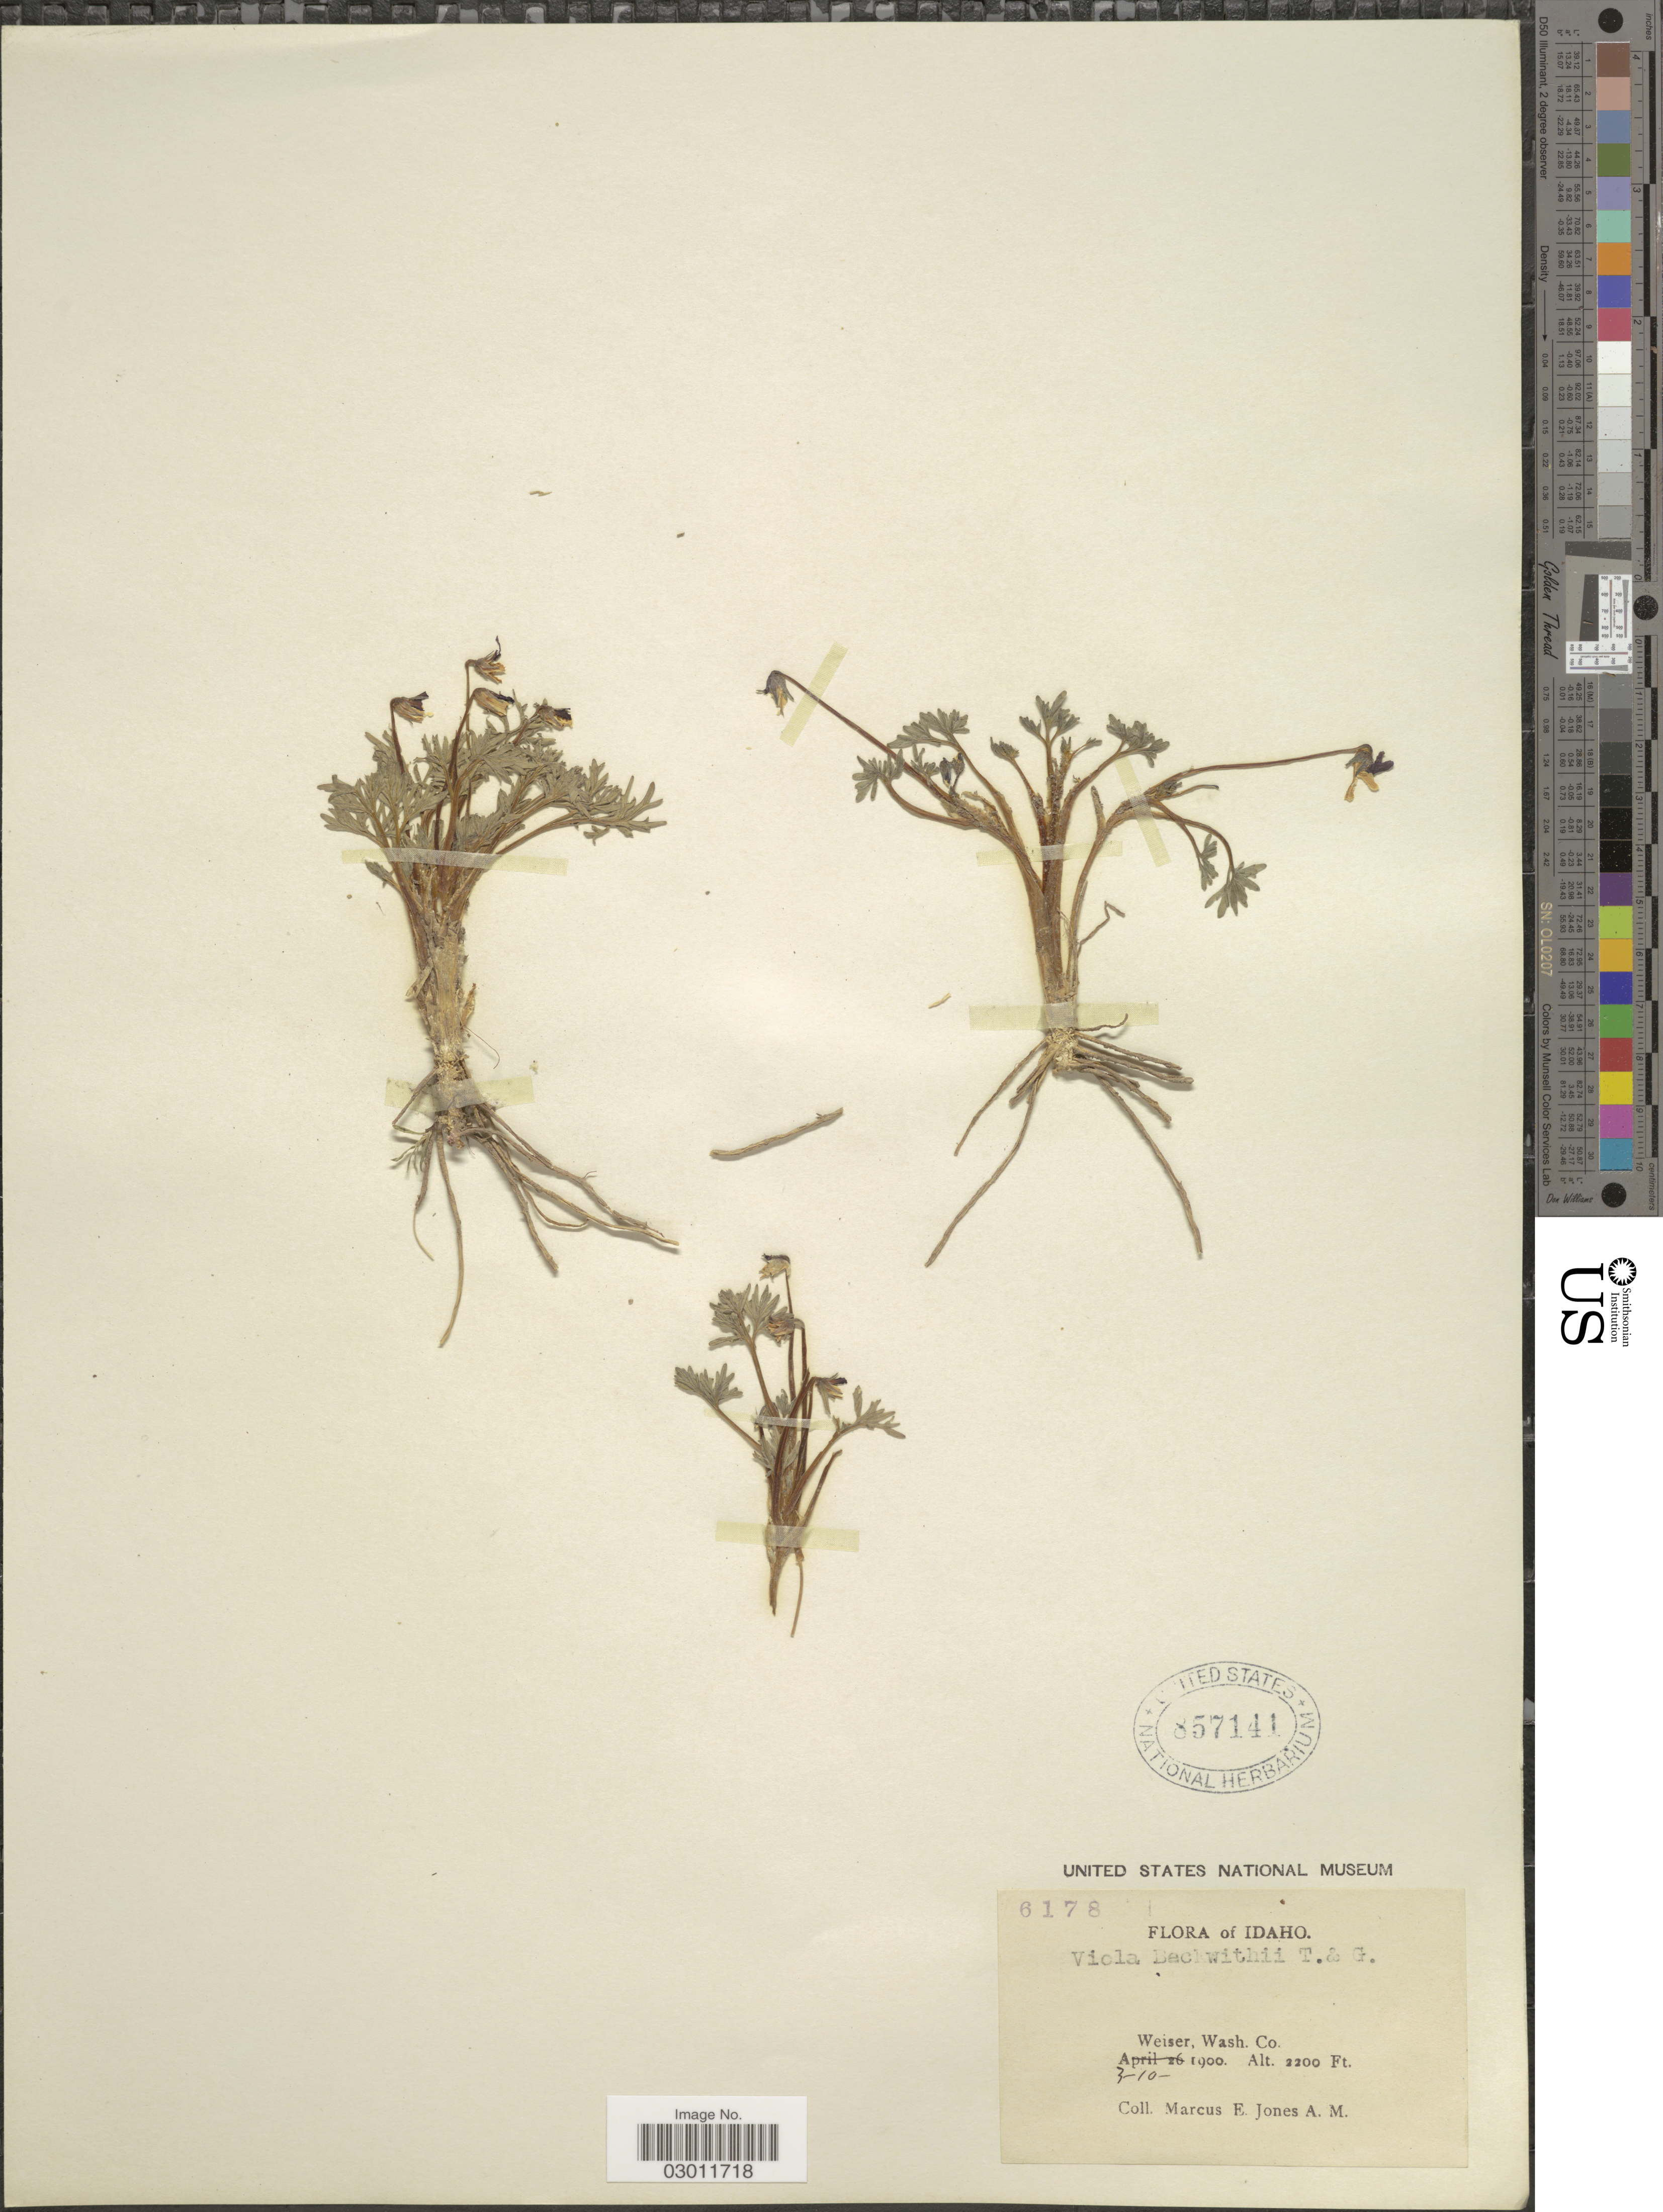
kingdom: Plantae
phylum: Tracheophyta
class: Magnoliopsida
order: Malpighiales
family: Violaceae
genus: Viola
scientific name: Viola beckwithii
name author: Torr.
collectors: M. E. Jones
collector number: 6178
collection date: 1900-03-10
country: United States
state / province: Idaho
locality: Weiser, Wash Co.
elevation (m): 671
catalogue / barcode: US 857141